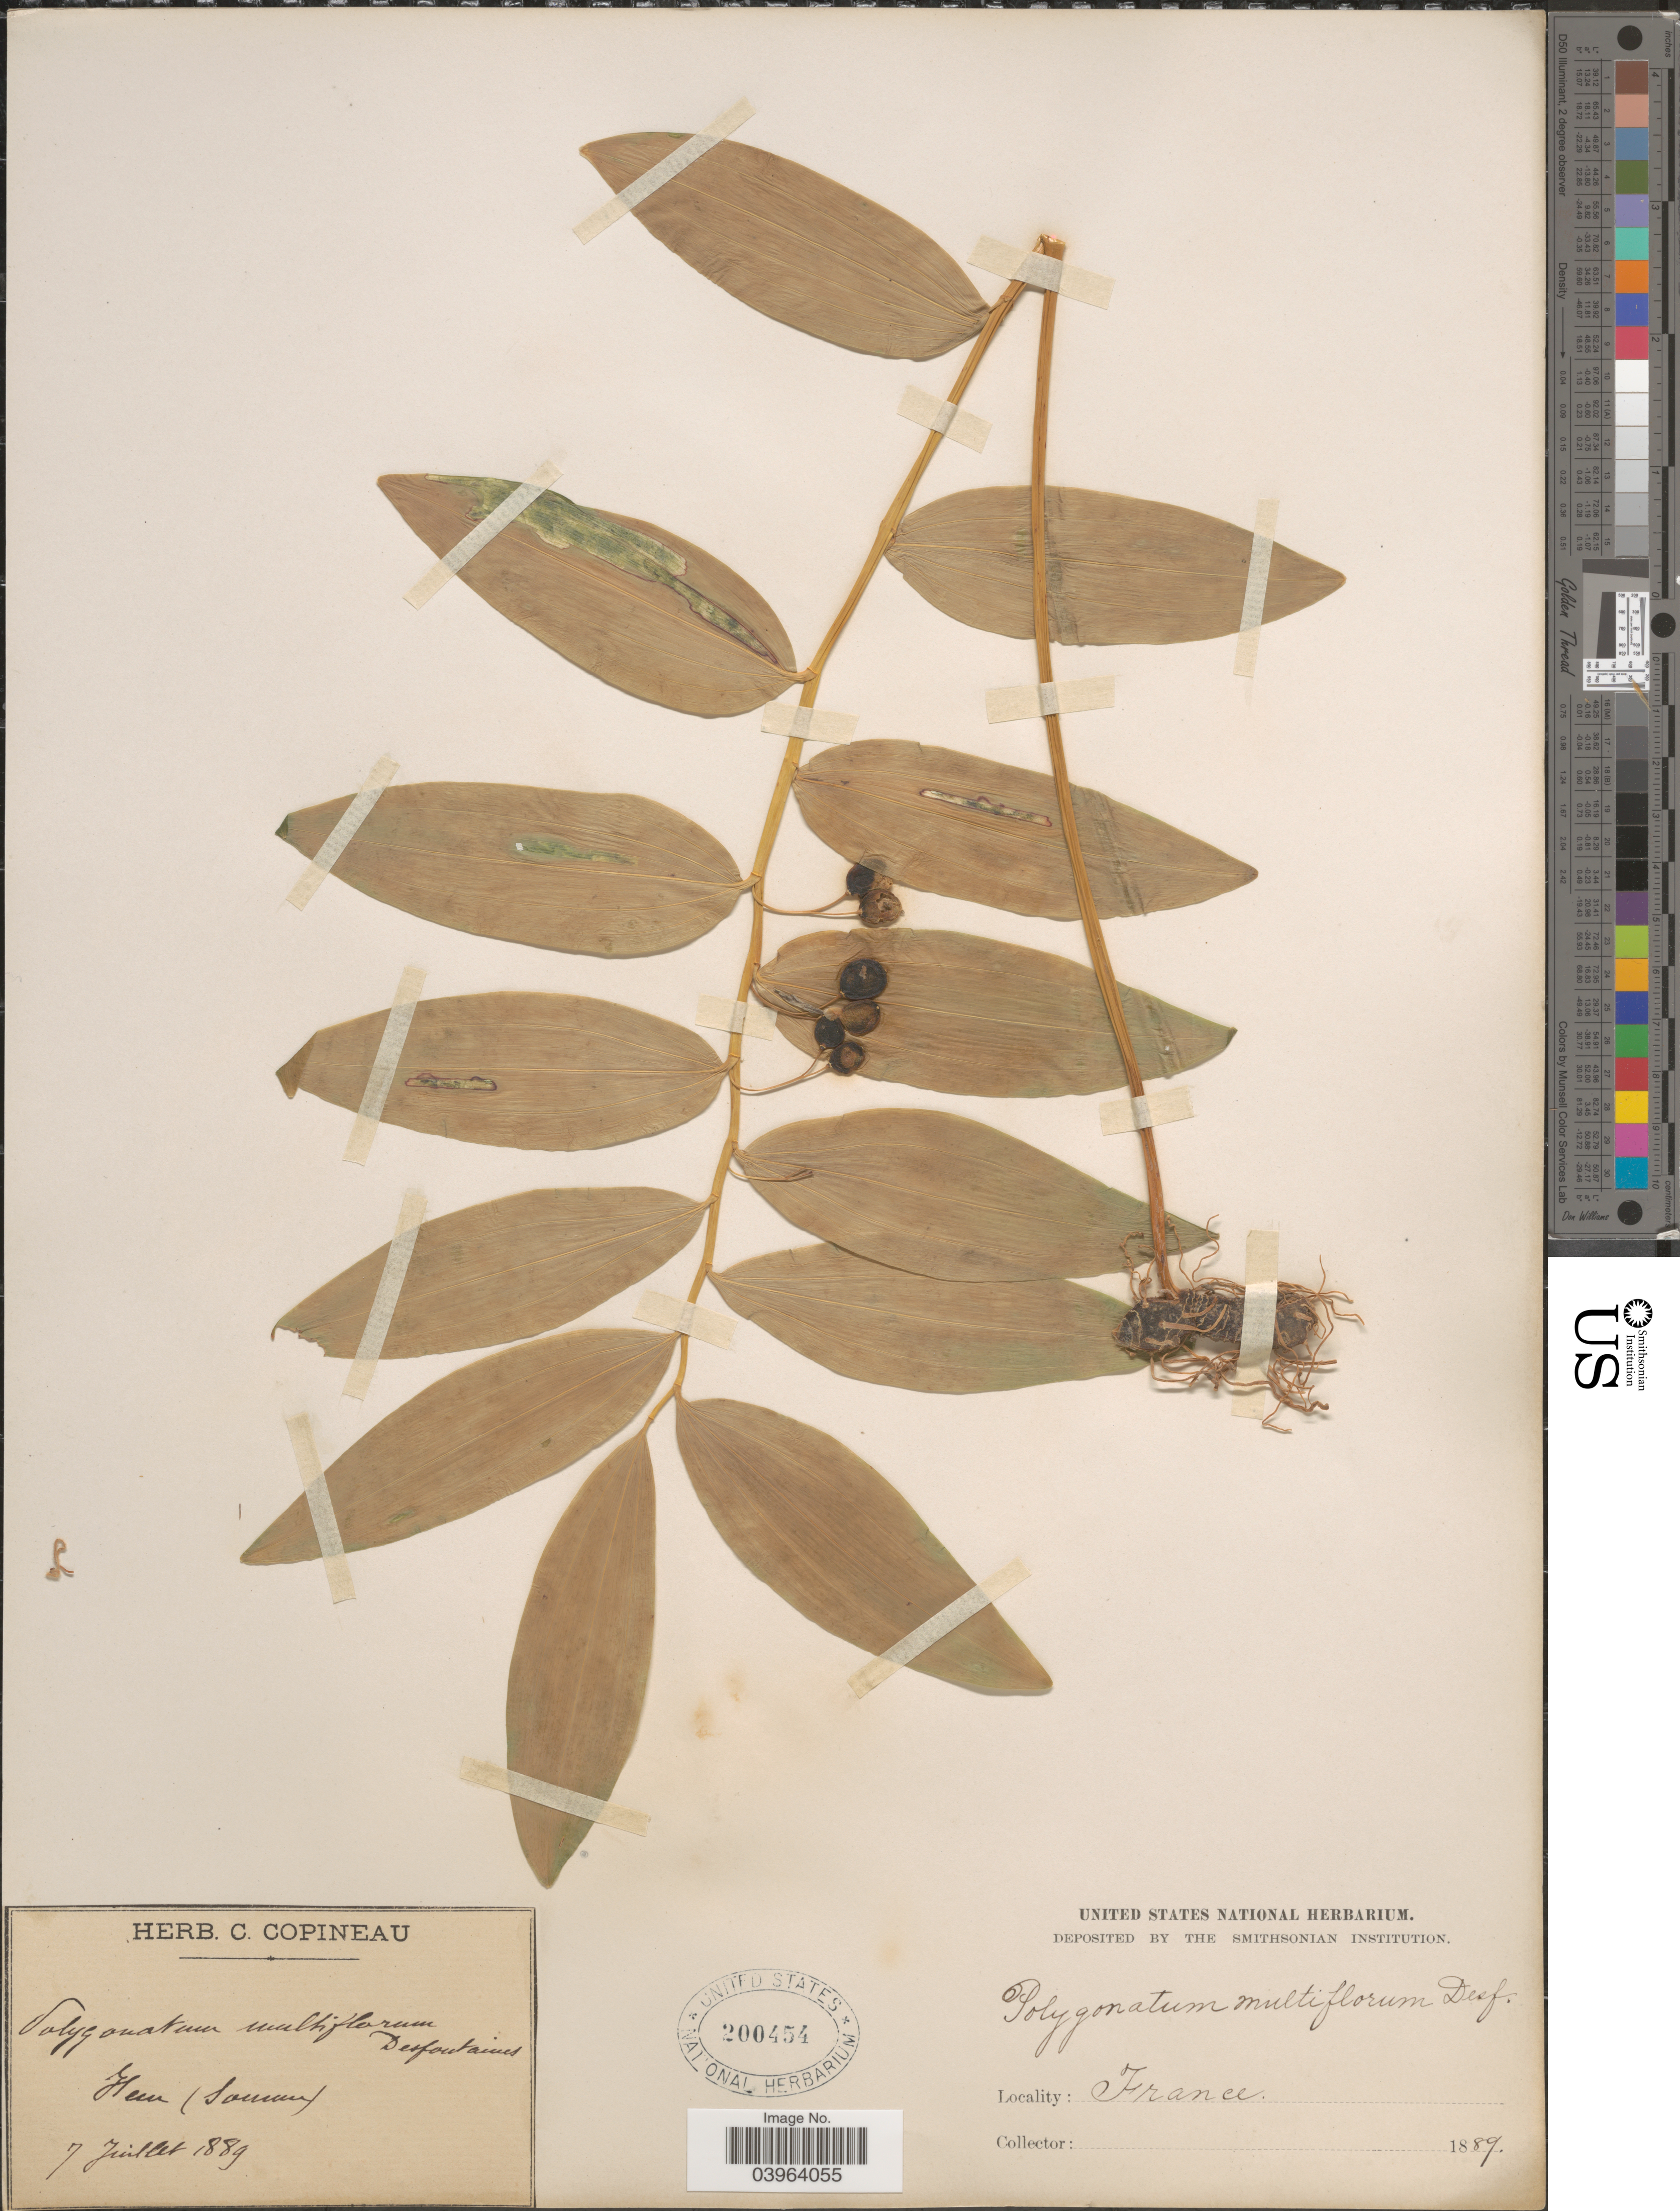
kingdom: Plantae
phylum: Tracheophyta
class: Liliopsida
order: Asparagales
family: Asparagaceae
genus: Polygonatum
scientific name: Polygonatum multiflorum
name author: (L.) All.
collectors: ex herb. C. Copineau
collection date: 1889-07-07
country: France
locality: Hem (Somme).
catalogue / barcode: US 200454